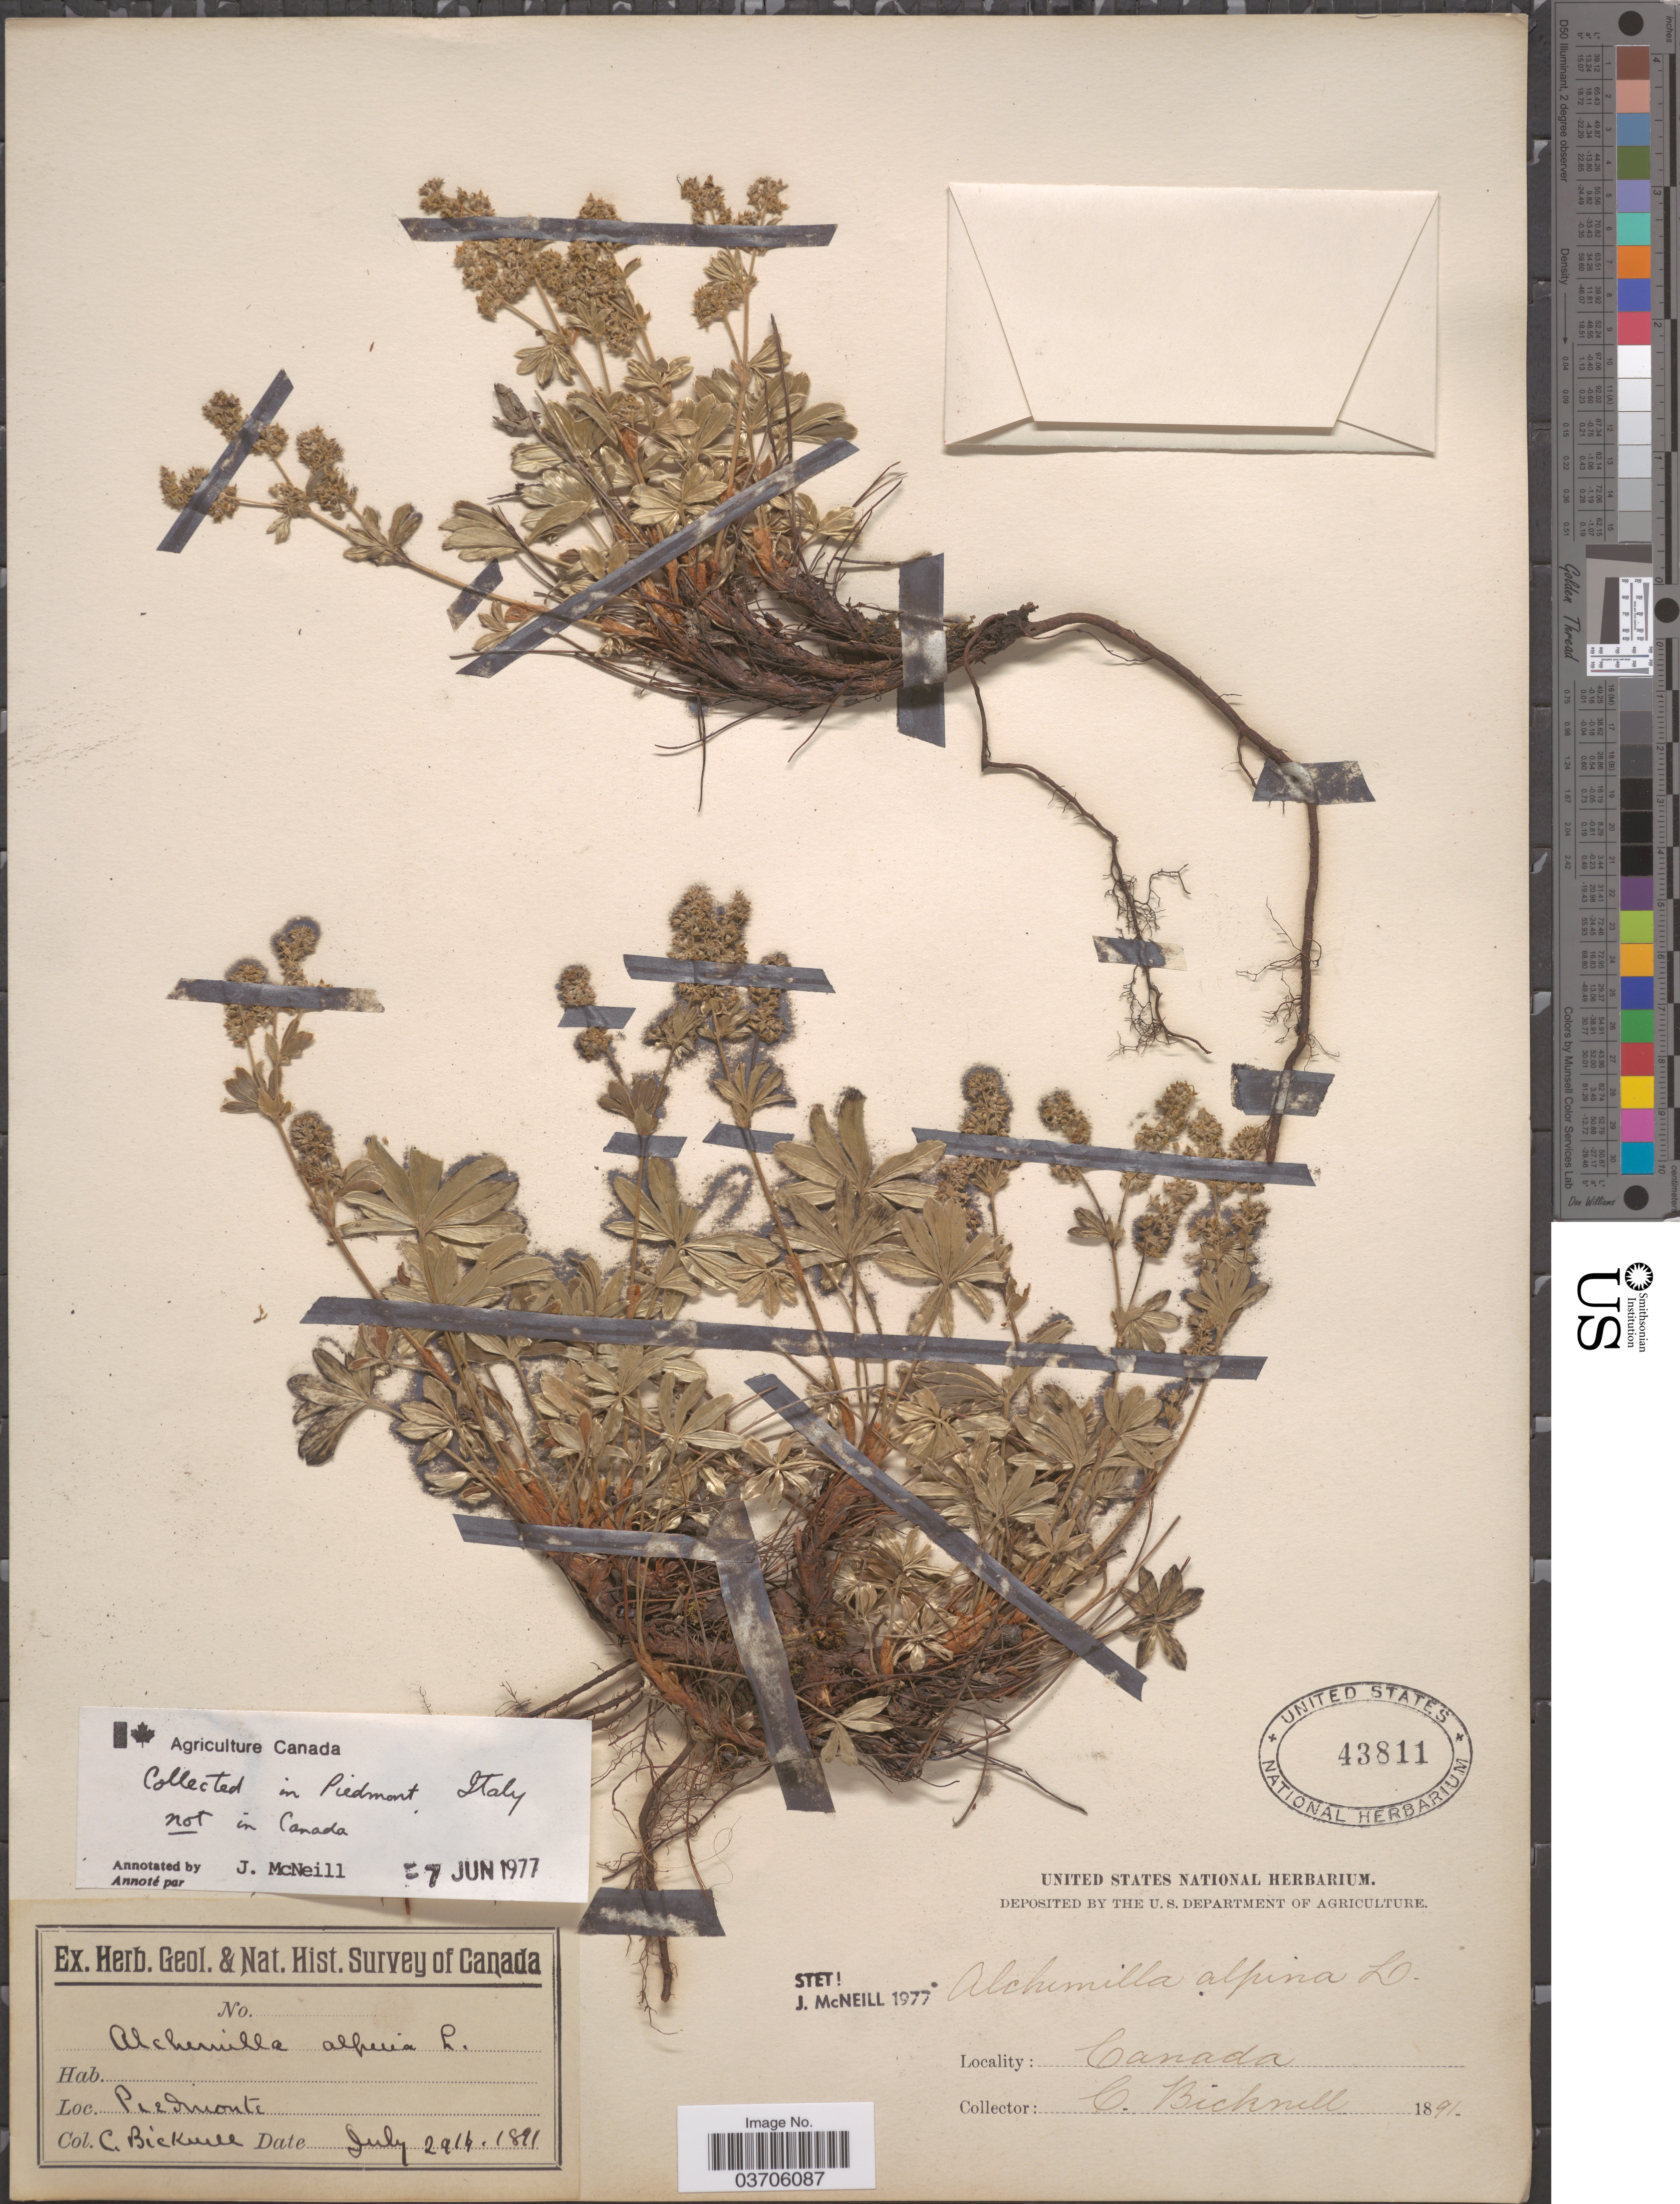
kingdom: Plantae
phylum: Tracheophyta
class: Magnoliopsida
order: Rosales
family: Rosaceae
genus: Alchemilla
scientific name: Alchemilla alpina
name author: L.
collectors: C. Bicknell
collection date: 1891-07-29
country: Italy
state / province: Piedmont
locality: Piedmonte.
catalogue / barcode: US 43811